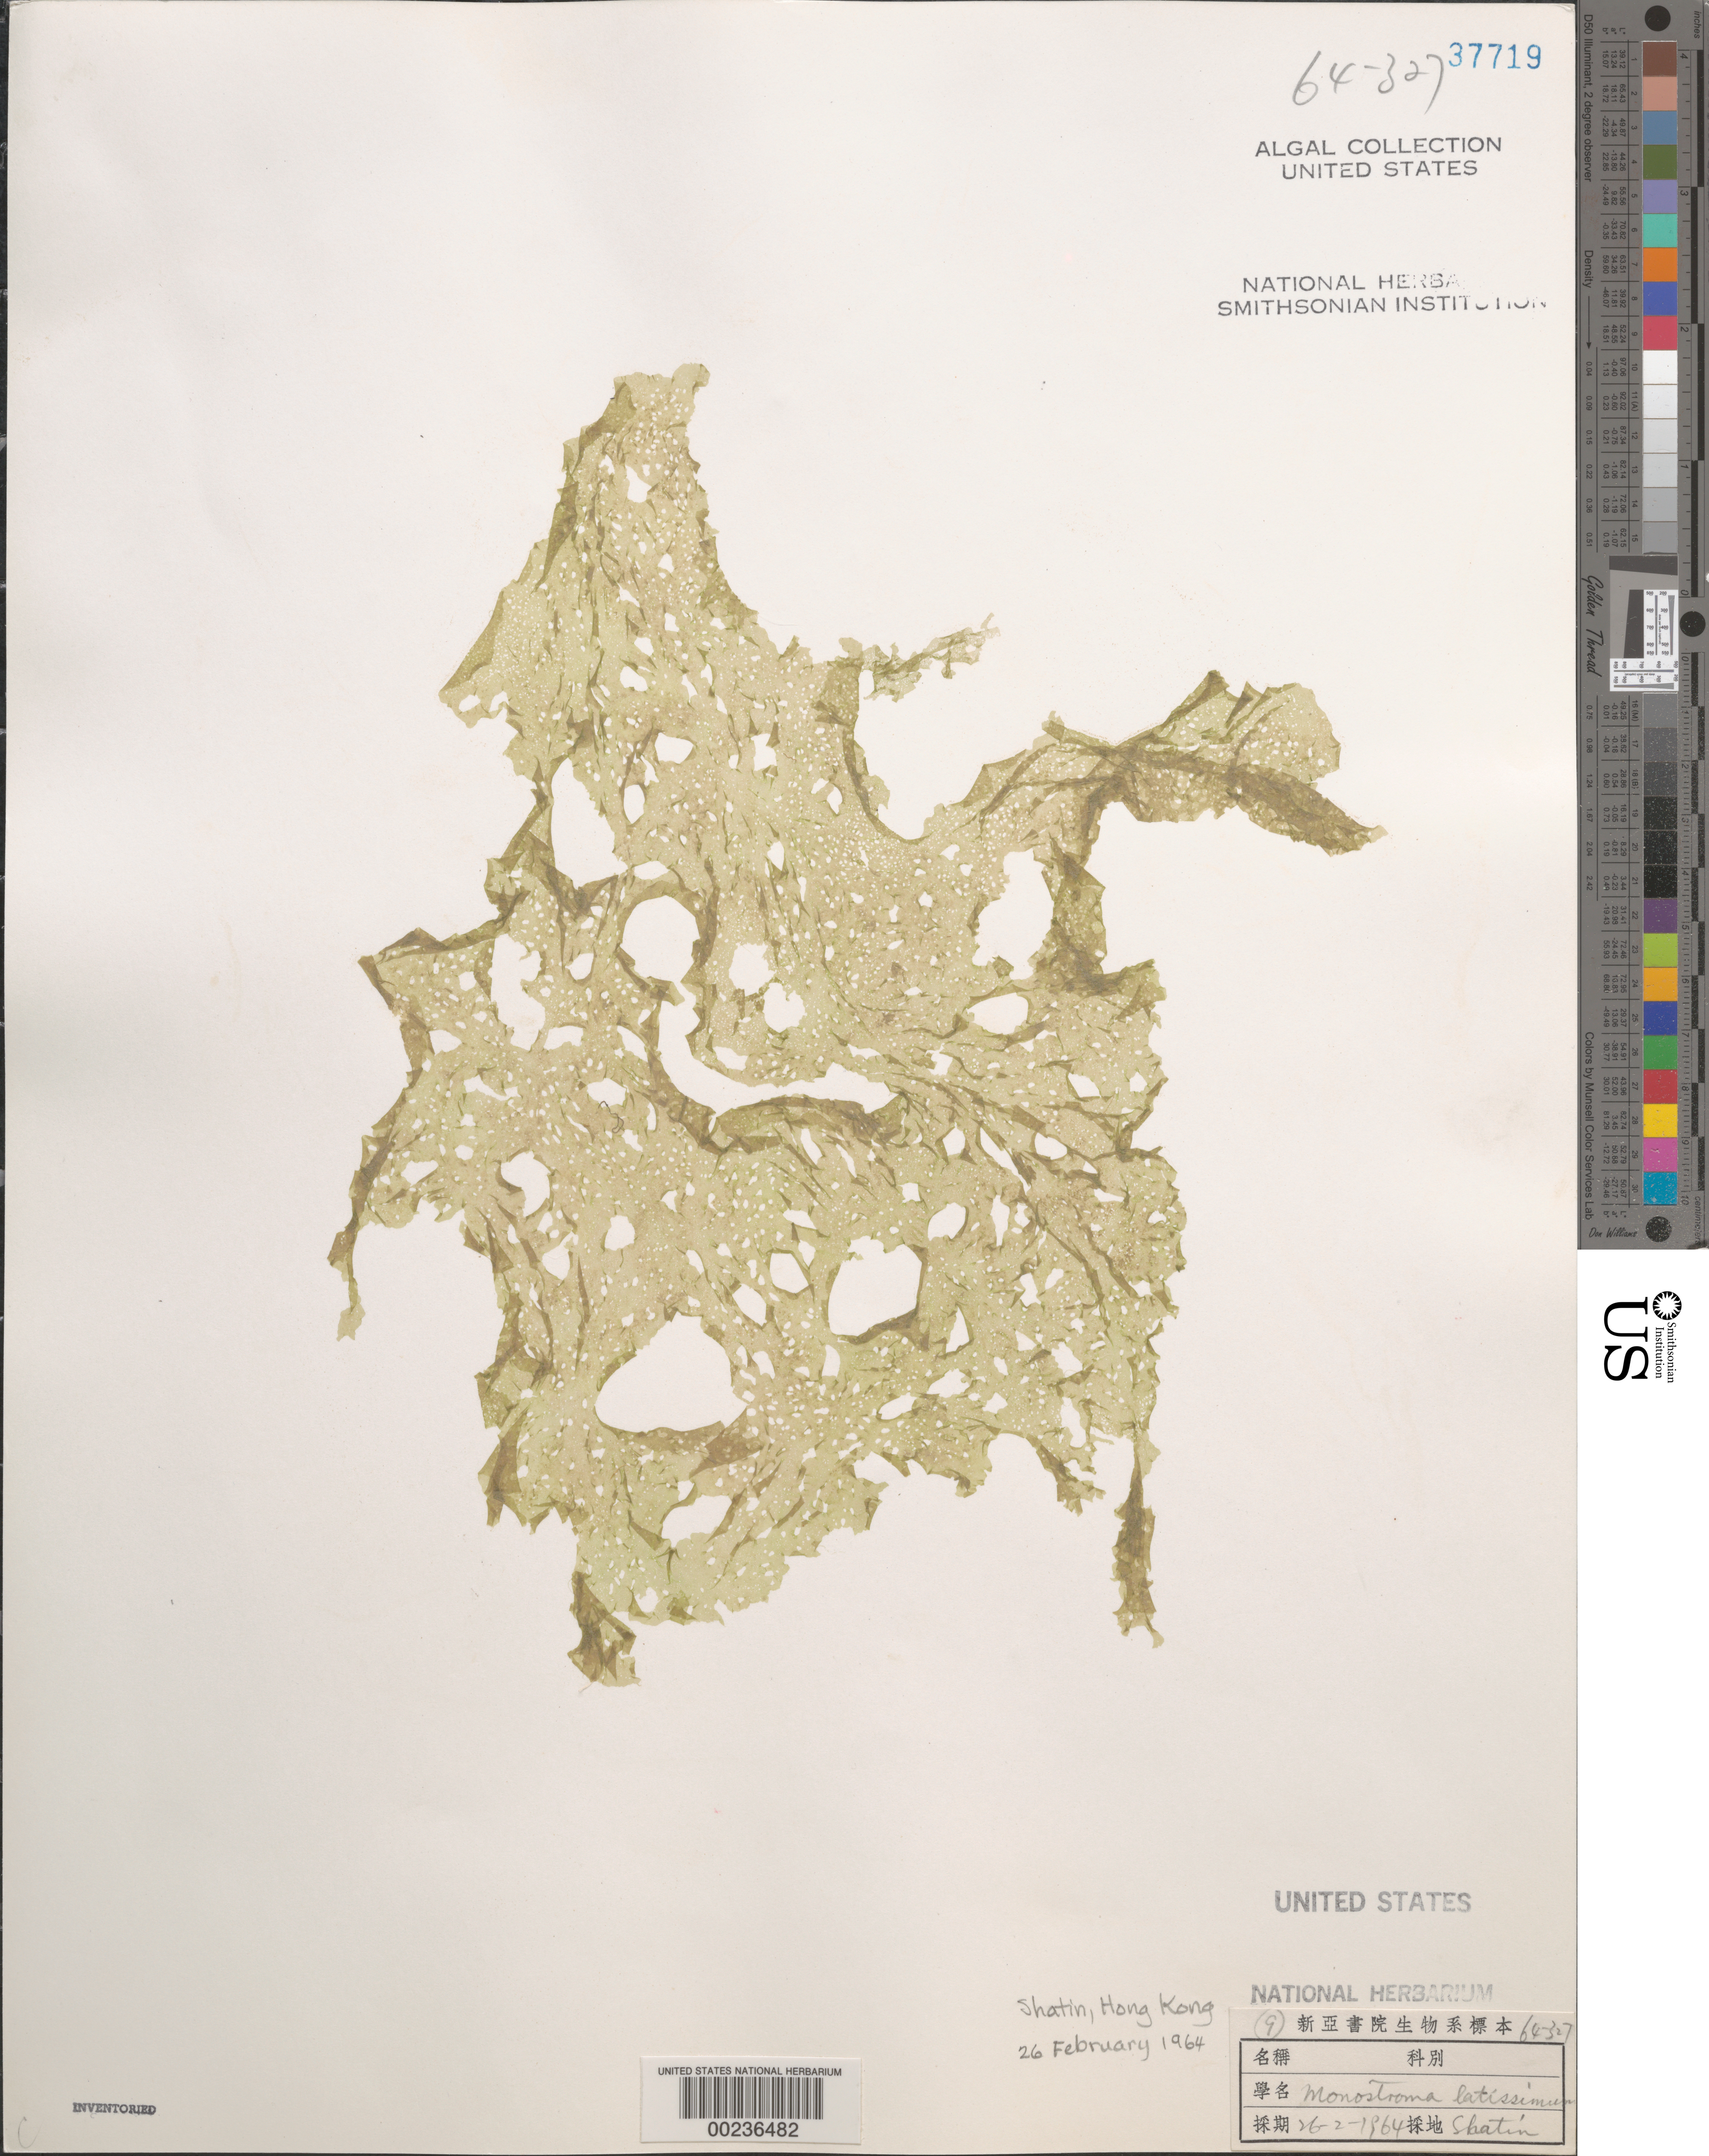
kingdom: Plantae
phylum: Chlorophyta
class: Ulvophyceae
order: Ulvales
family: Monostromataceae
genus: Monostroma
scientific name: Monostroma latissimum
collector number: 64-327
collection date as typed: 26 Feb 1964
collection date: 1964-02-26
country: China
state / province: Hong Kong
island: Hong Kong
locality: Sha Tin (Shatin)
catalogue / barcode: US 37719